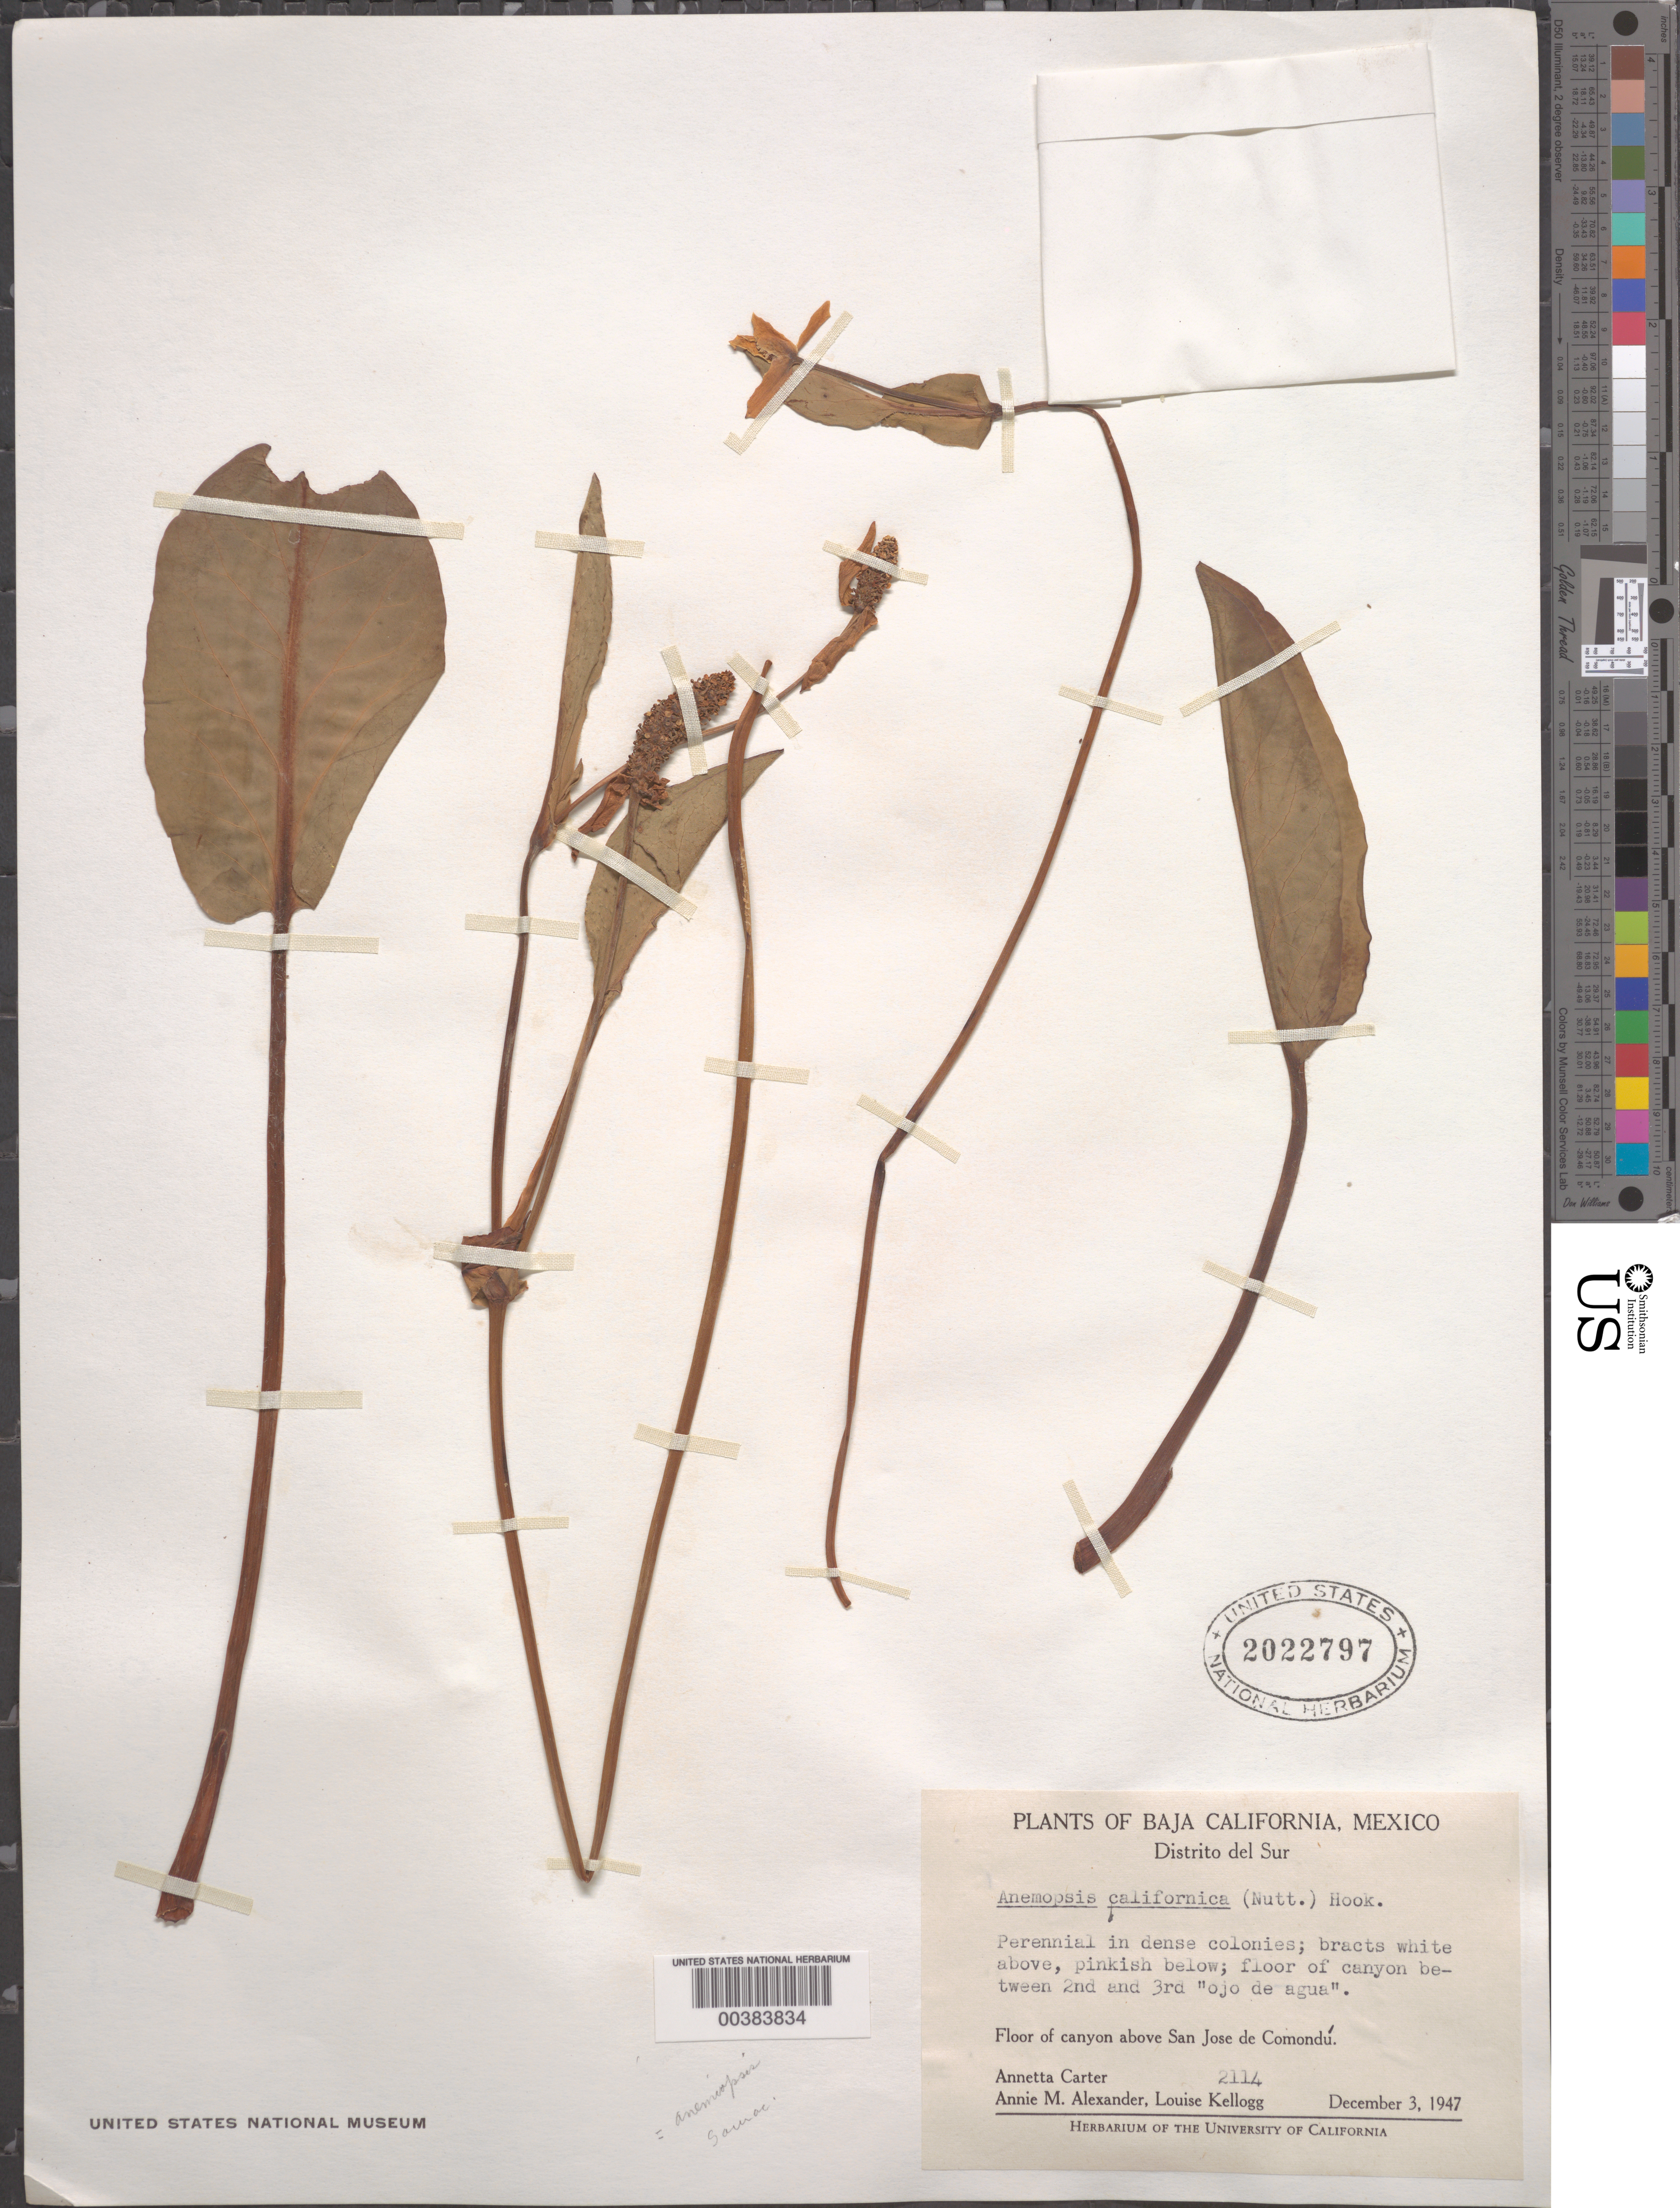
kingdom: Plantae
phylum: Tracheophyta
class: Magnoliopsida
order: Piperales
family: Saururaceae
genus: Anemopsis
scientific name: Anemopsis californica var. typica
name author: Kelso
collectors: A. M. Carter, A. M. Alexander & L. Kellogg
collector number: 2114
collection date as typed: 23 Jun 1894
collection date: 1894-06-23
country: Mexico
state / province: Baja California Sur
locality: San José de Comondu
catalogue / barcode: US 2022797